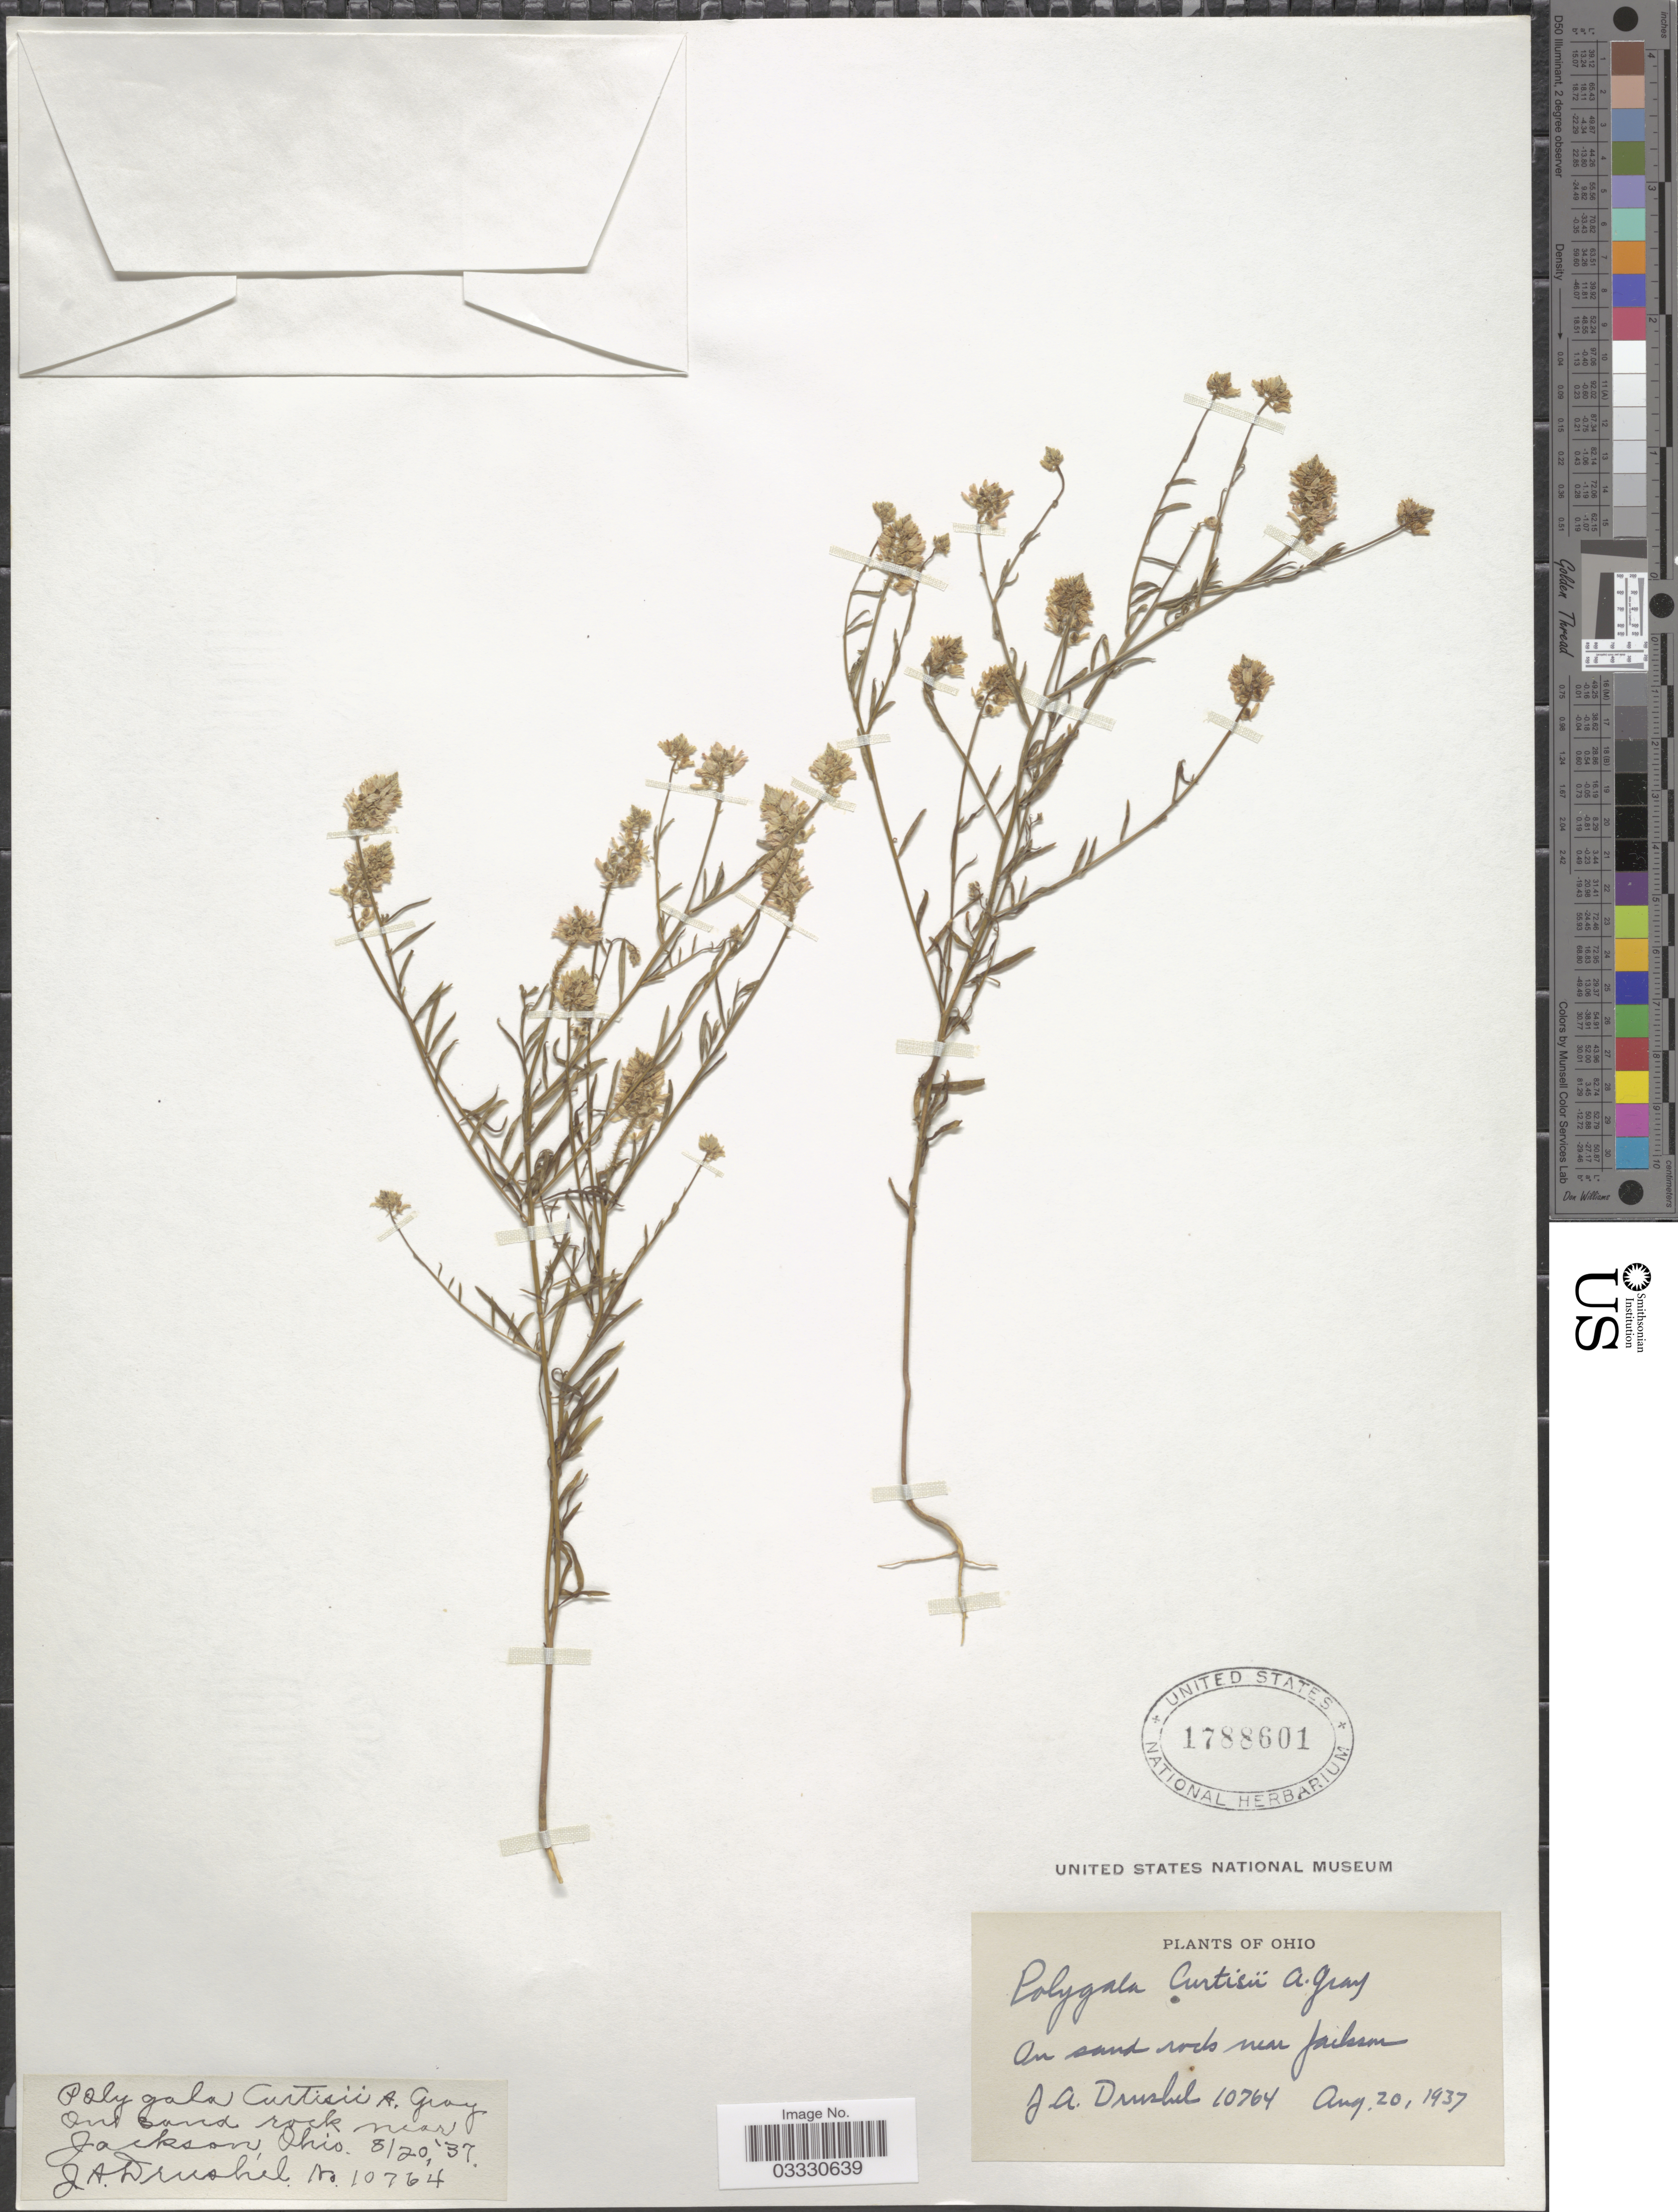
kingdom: Plantae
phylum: Tracheophyta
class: Magnoliopsida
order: Fabales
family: Polygalaceae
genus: Polygala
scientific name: Polygala curtissii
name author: A. Gray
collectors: J. A. Drushel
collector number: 10764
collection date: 1937-08-20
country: United States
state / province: Ohio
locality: On sand rocks near Jackson.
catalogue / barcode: US 1788601